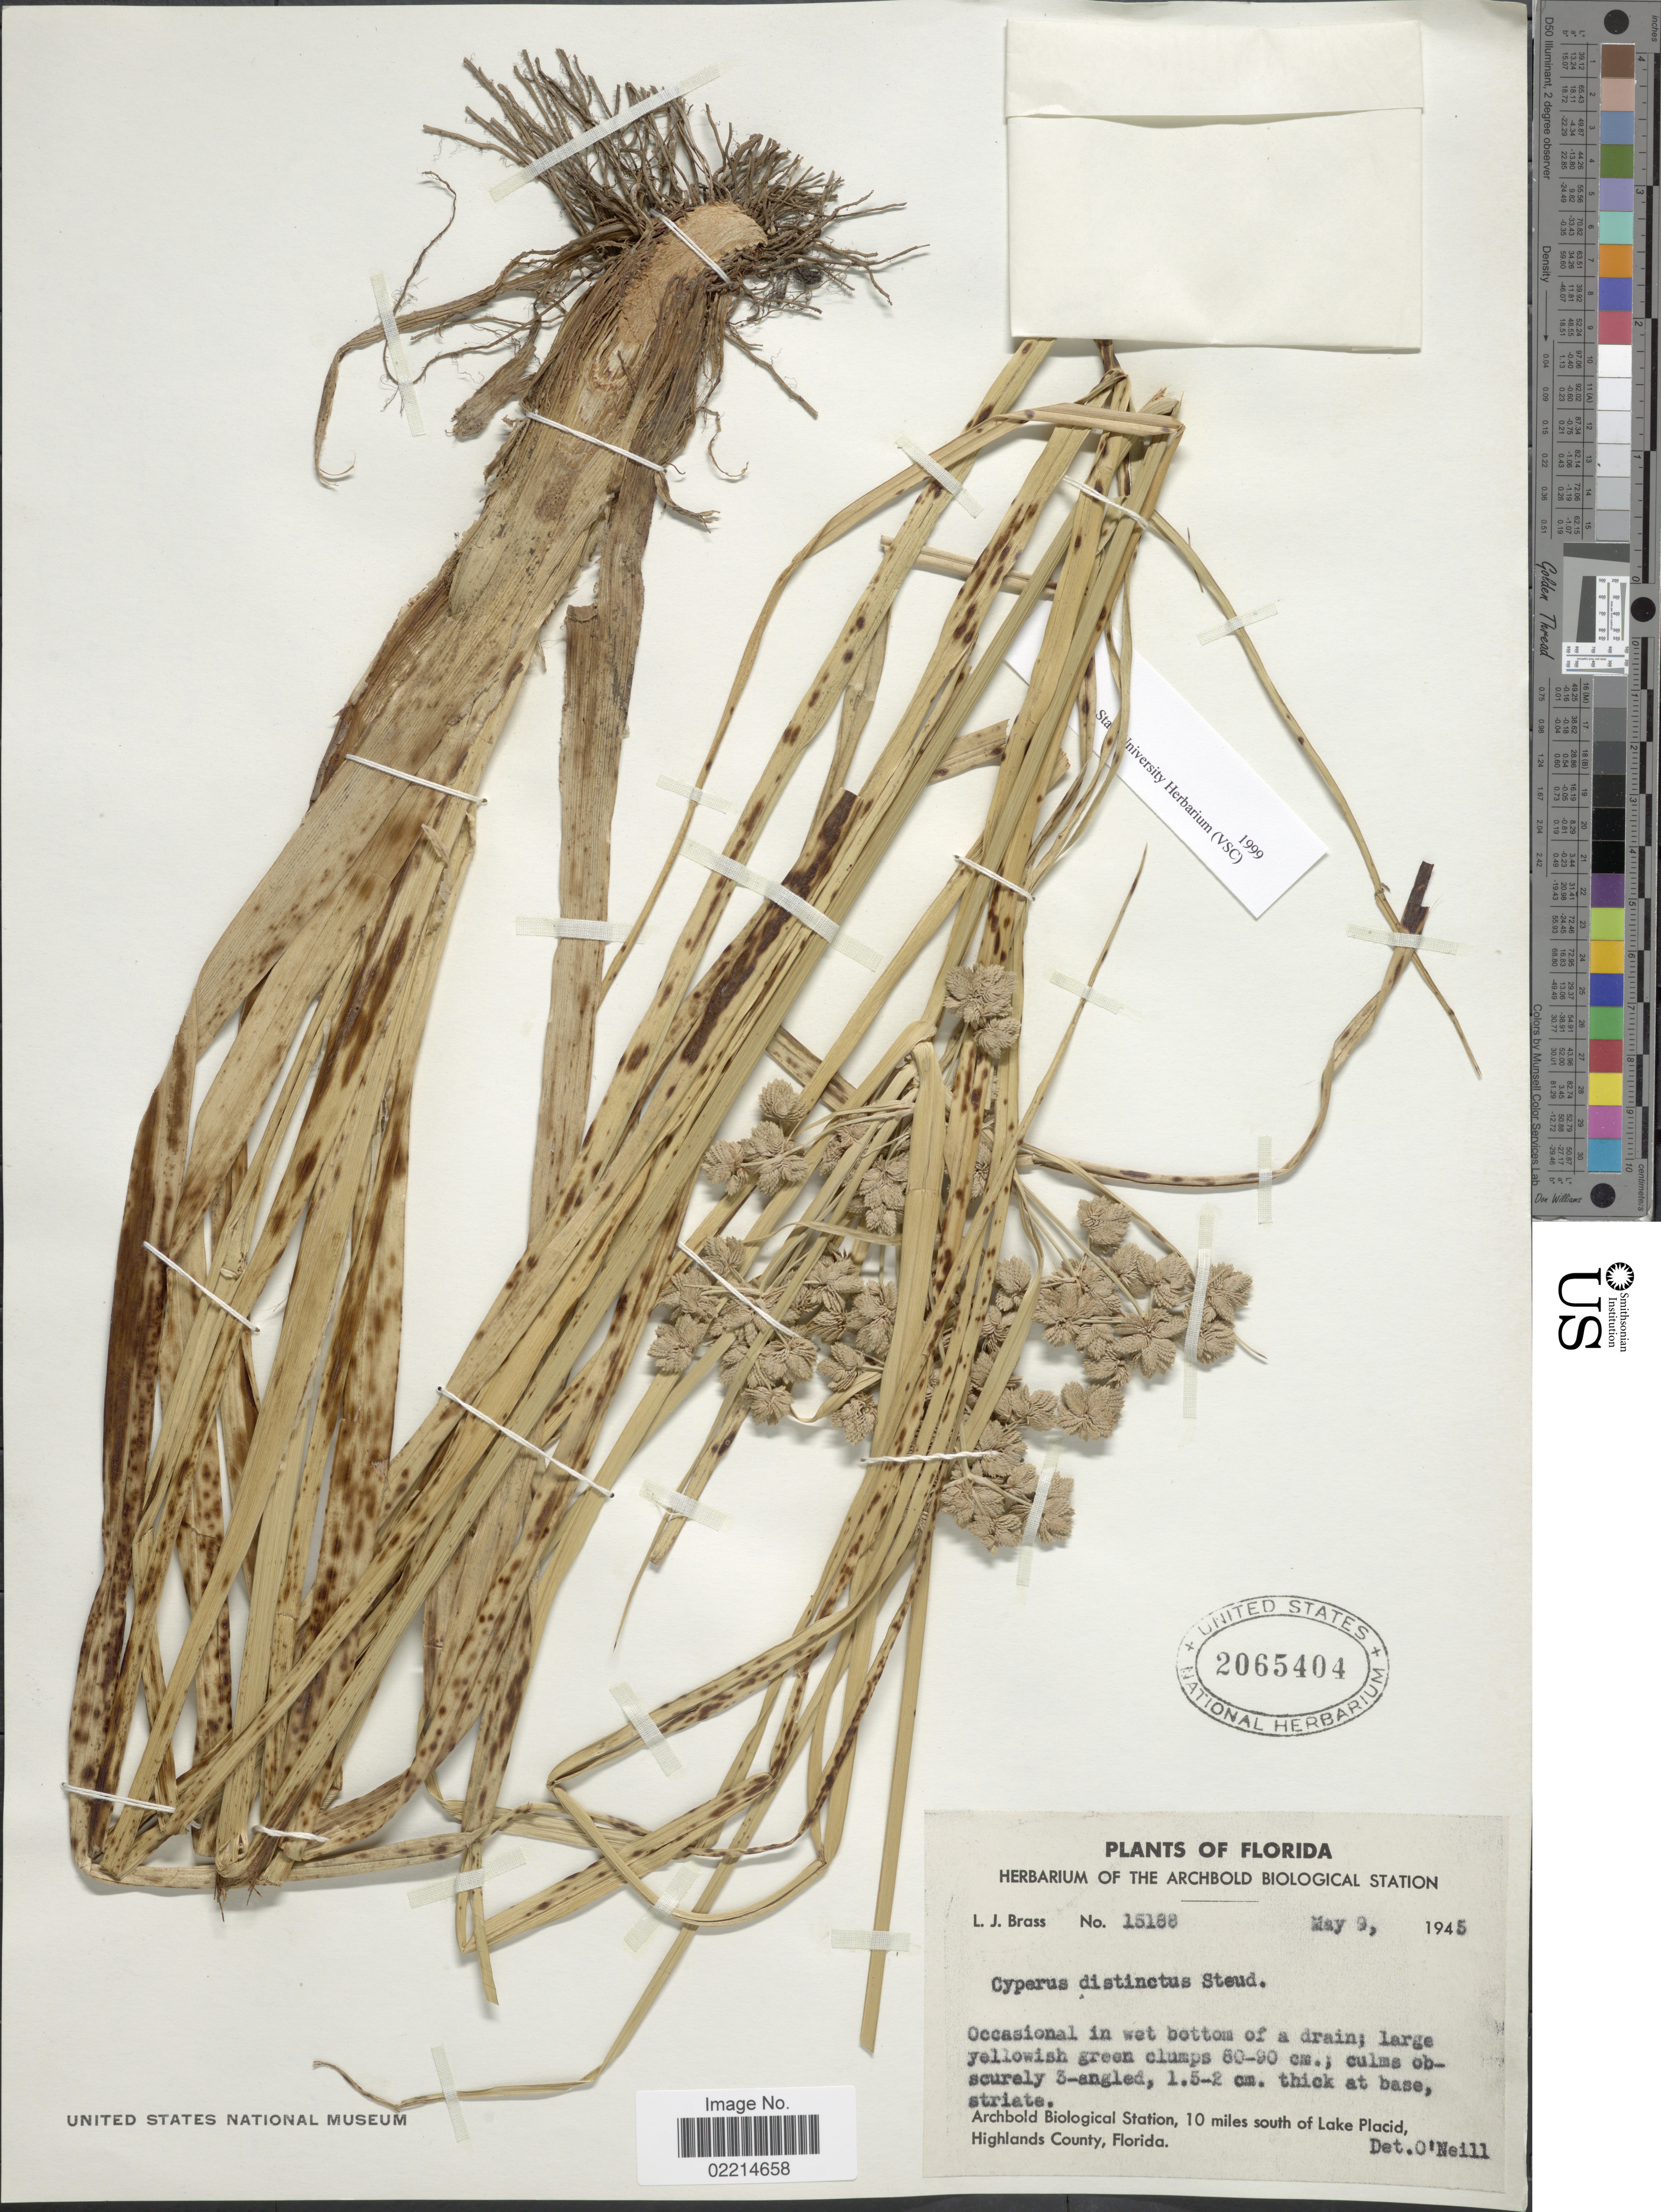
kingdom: Plantae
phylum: Tracheophyta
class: Liliopsida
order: Poales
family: Cyperaceae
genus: Cyperus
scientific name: Cyperus distinctus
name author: Steud.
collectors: L. J. Brass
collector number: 15188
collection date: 1945-05-09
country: United States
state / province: Florida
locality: Archbold Biological Station, 10 miles south of Lake Placid, Highlands County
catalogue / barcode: US 2065404